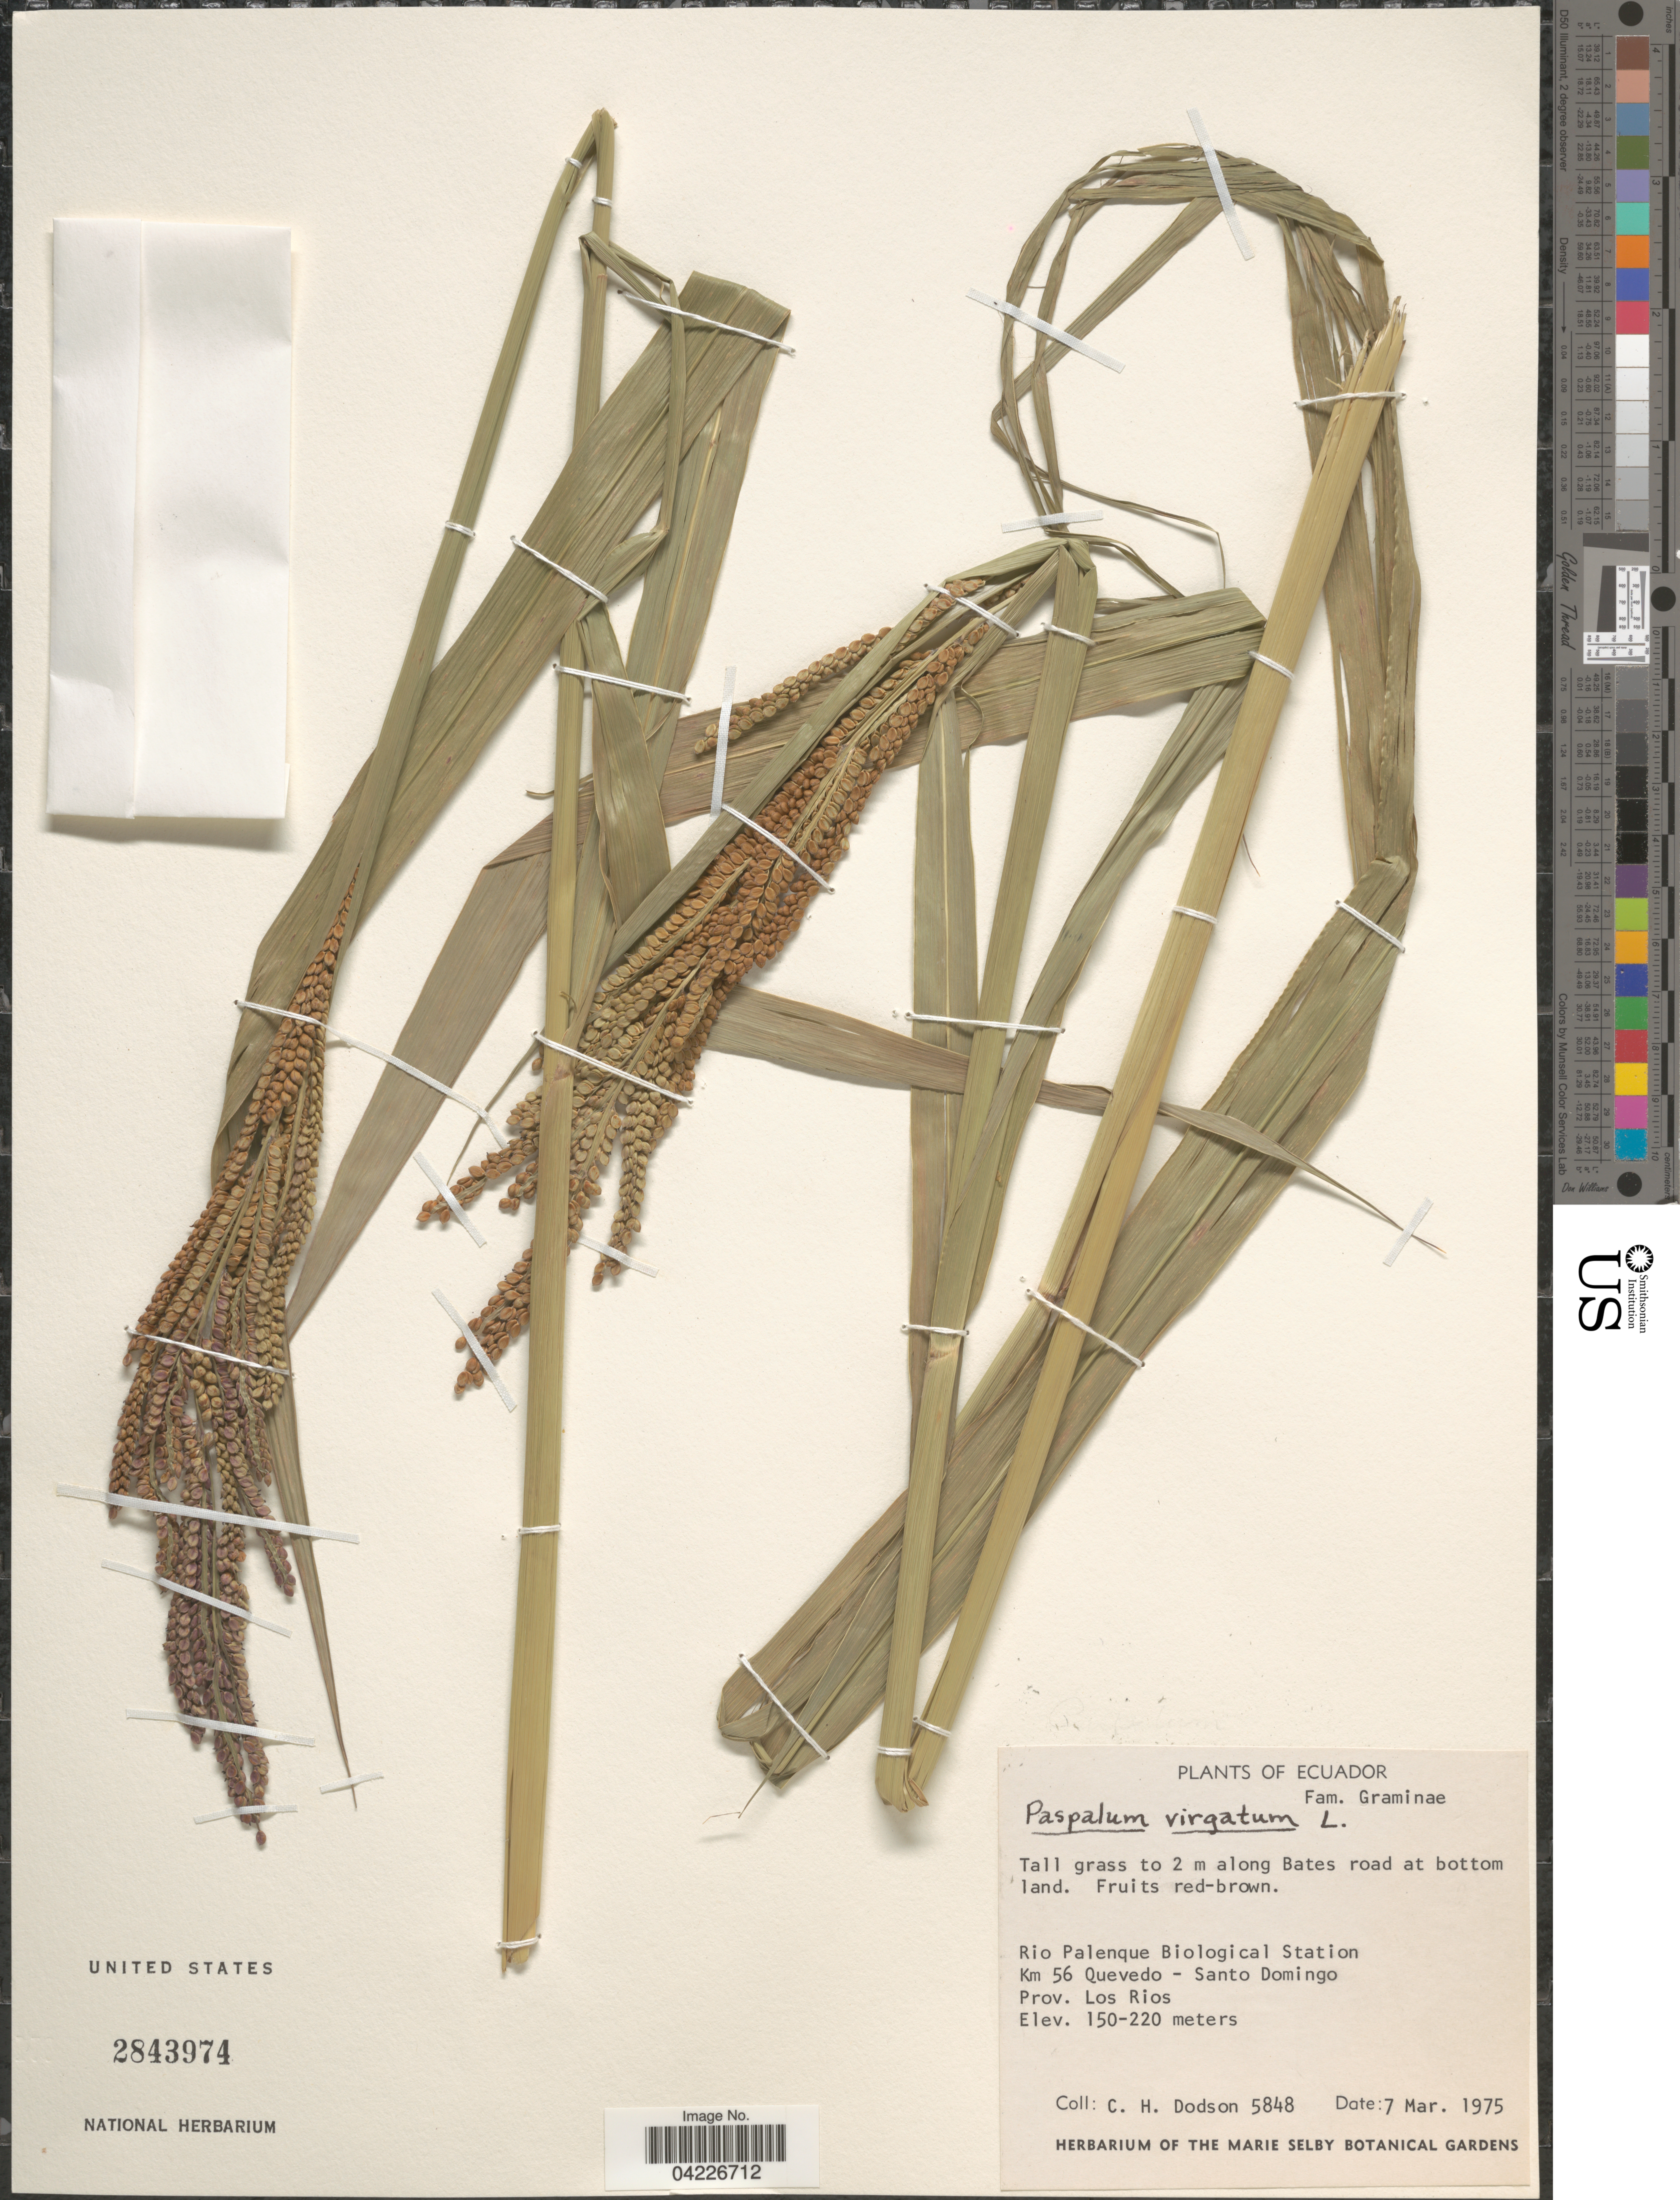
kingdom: Plantae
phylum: Tracheophyta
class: Liliopsida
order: Poales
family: Poaceae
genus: Paspalum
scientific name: Paspalum virgatum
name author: L.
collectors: C. H. Dodson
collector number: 5848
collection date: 1975-03-07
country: Ecuador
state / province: Los Ríos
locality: Rio Palenque Biological Station Km 56 Quevedo - Santo Domingo.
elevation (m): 150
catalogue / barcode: US 2843974